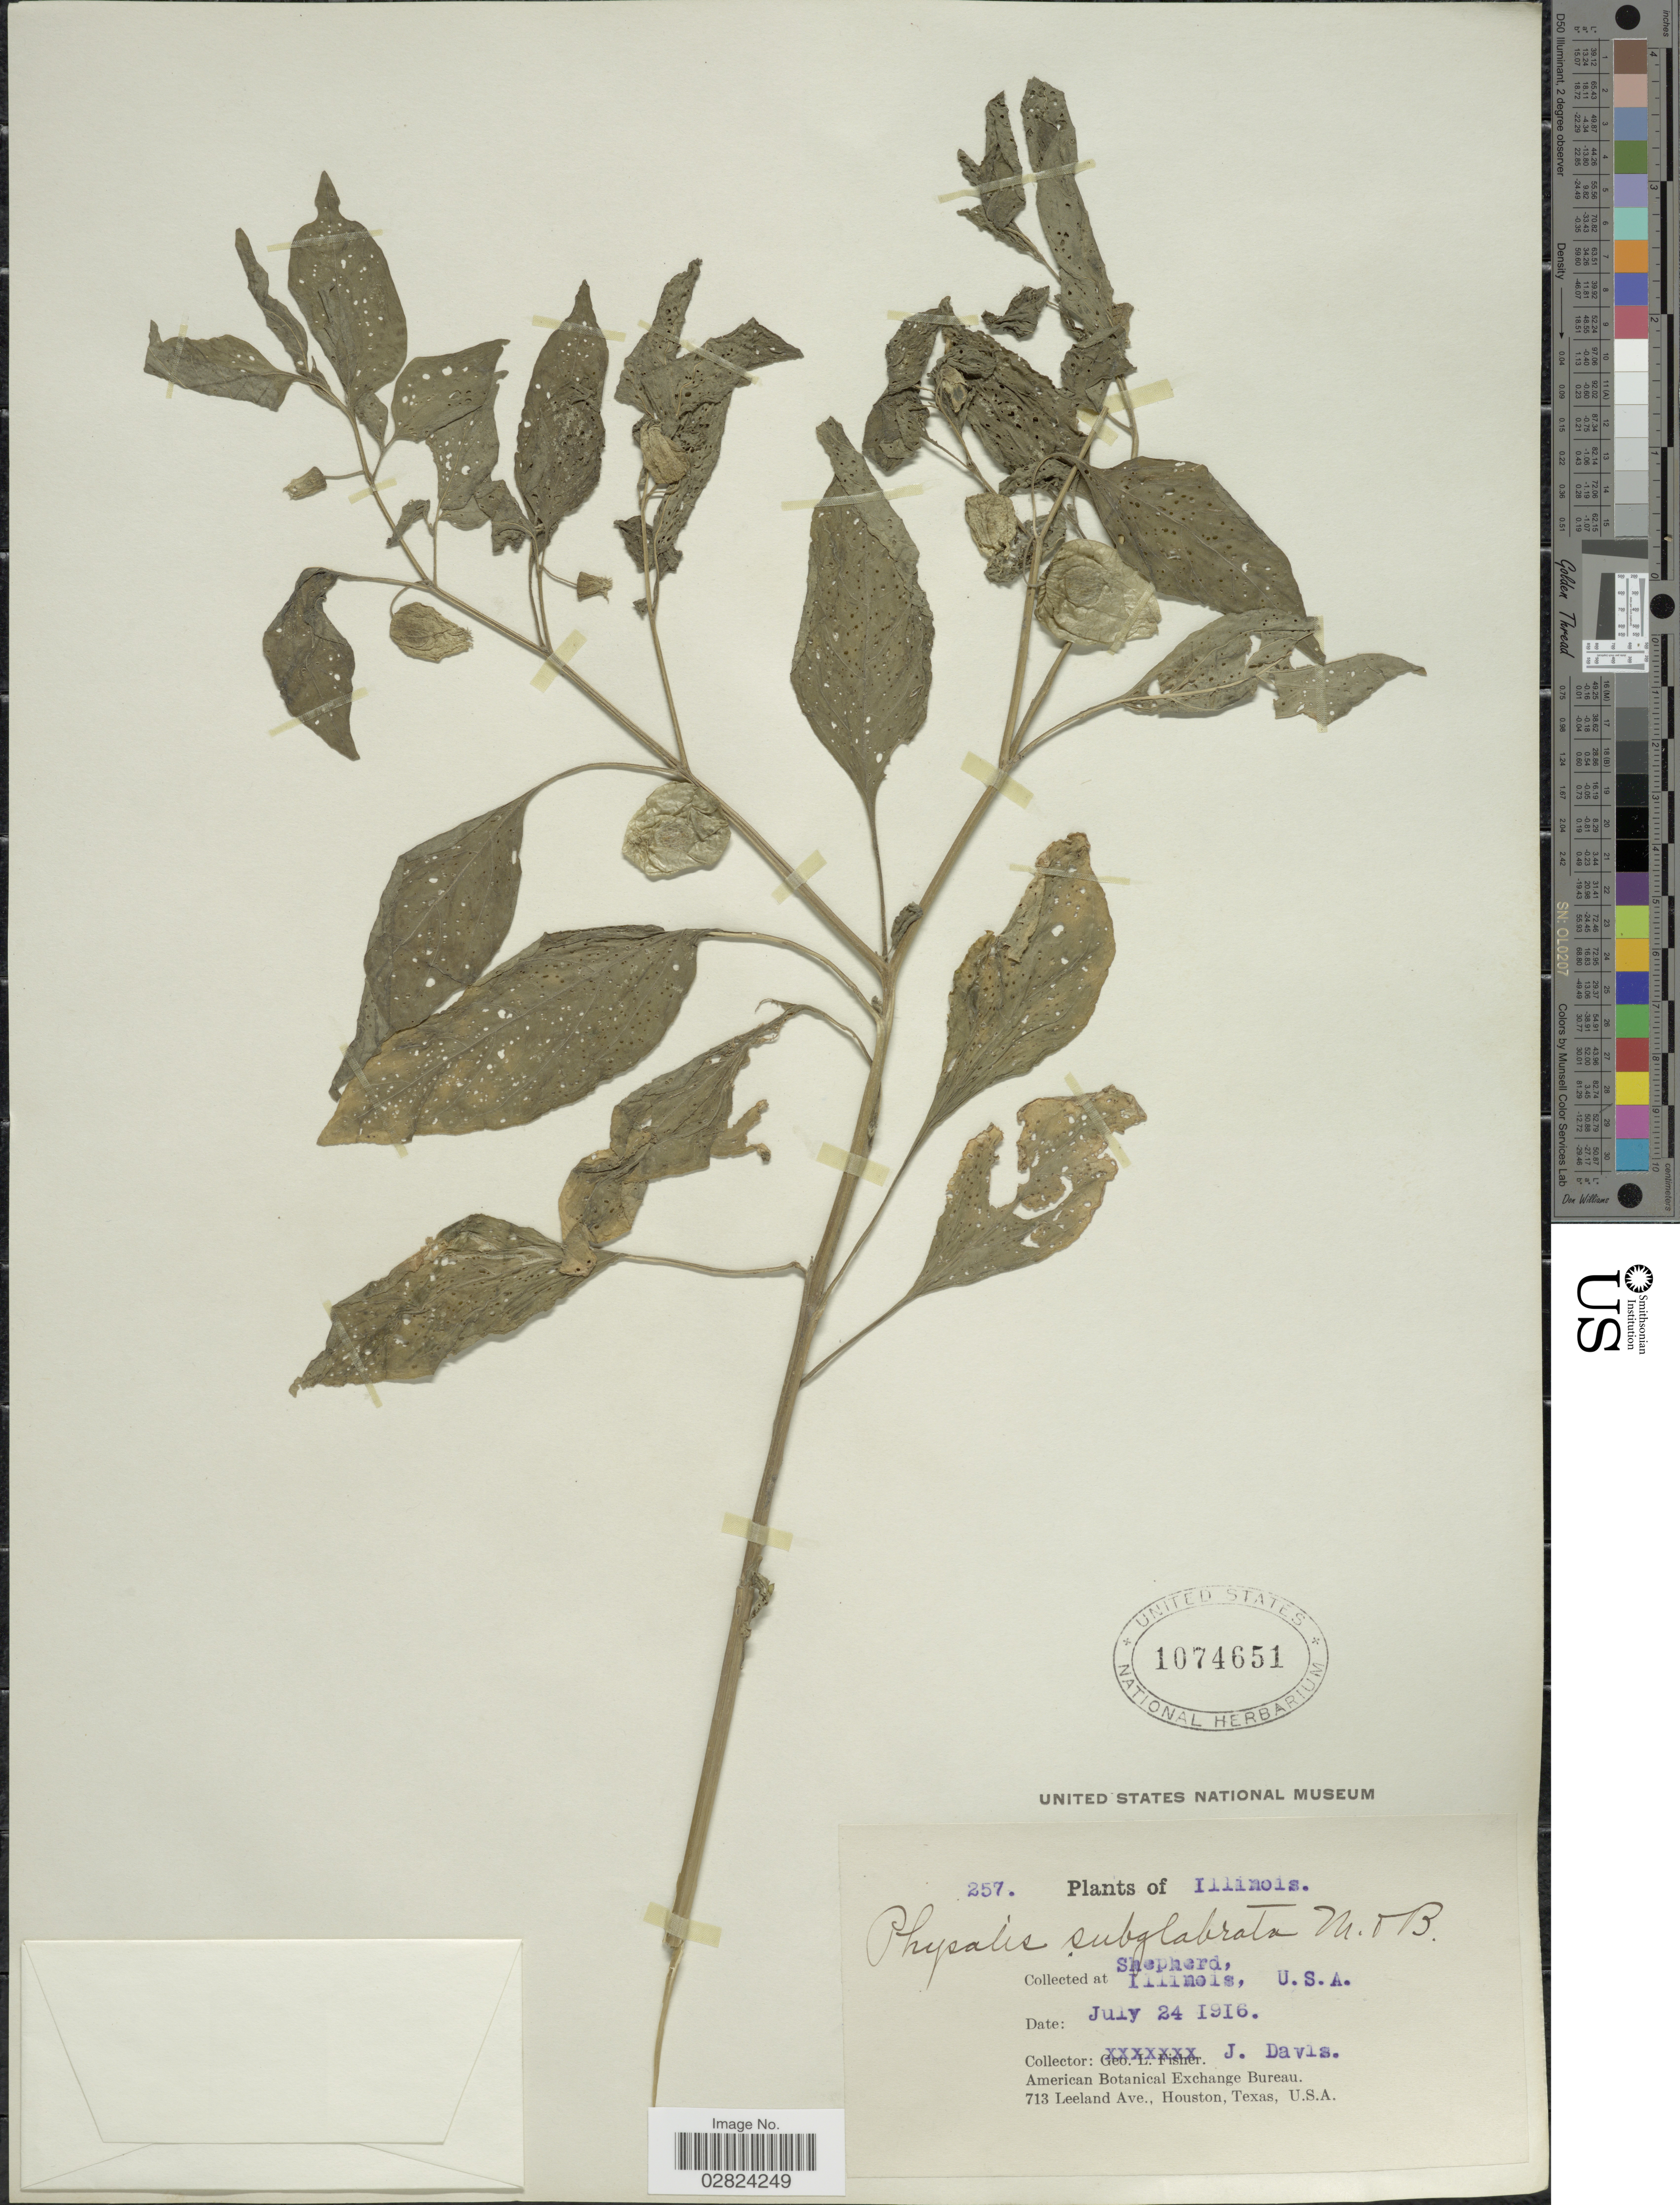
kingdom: Plantae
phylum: Tracheophyta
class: Magnoliopsida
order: Solanales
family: Solanaceae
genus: Physalis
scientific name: Physalis subglabrata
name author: Mack. & Bush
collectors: J. Davis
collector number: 257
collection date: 1916-07-24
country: United States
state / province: Illinois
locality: Shepherd, U.S.A.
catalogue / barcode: US 1074651